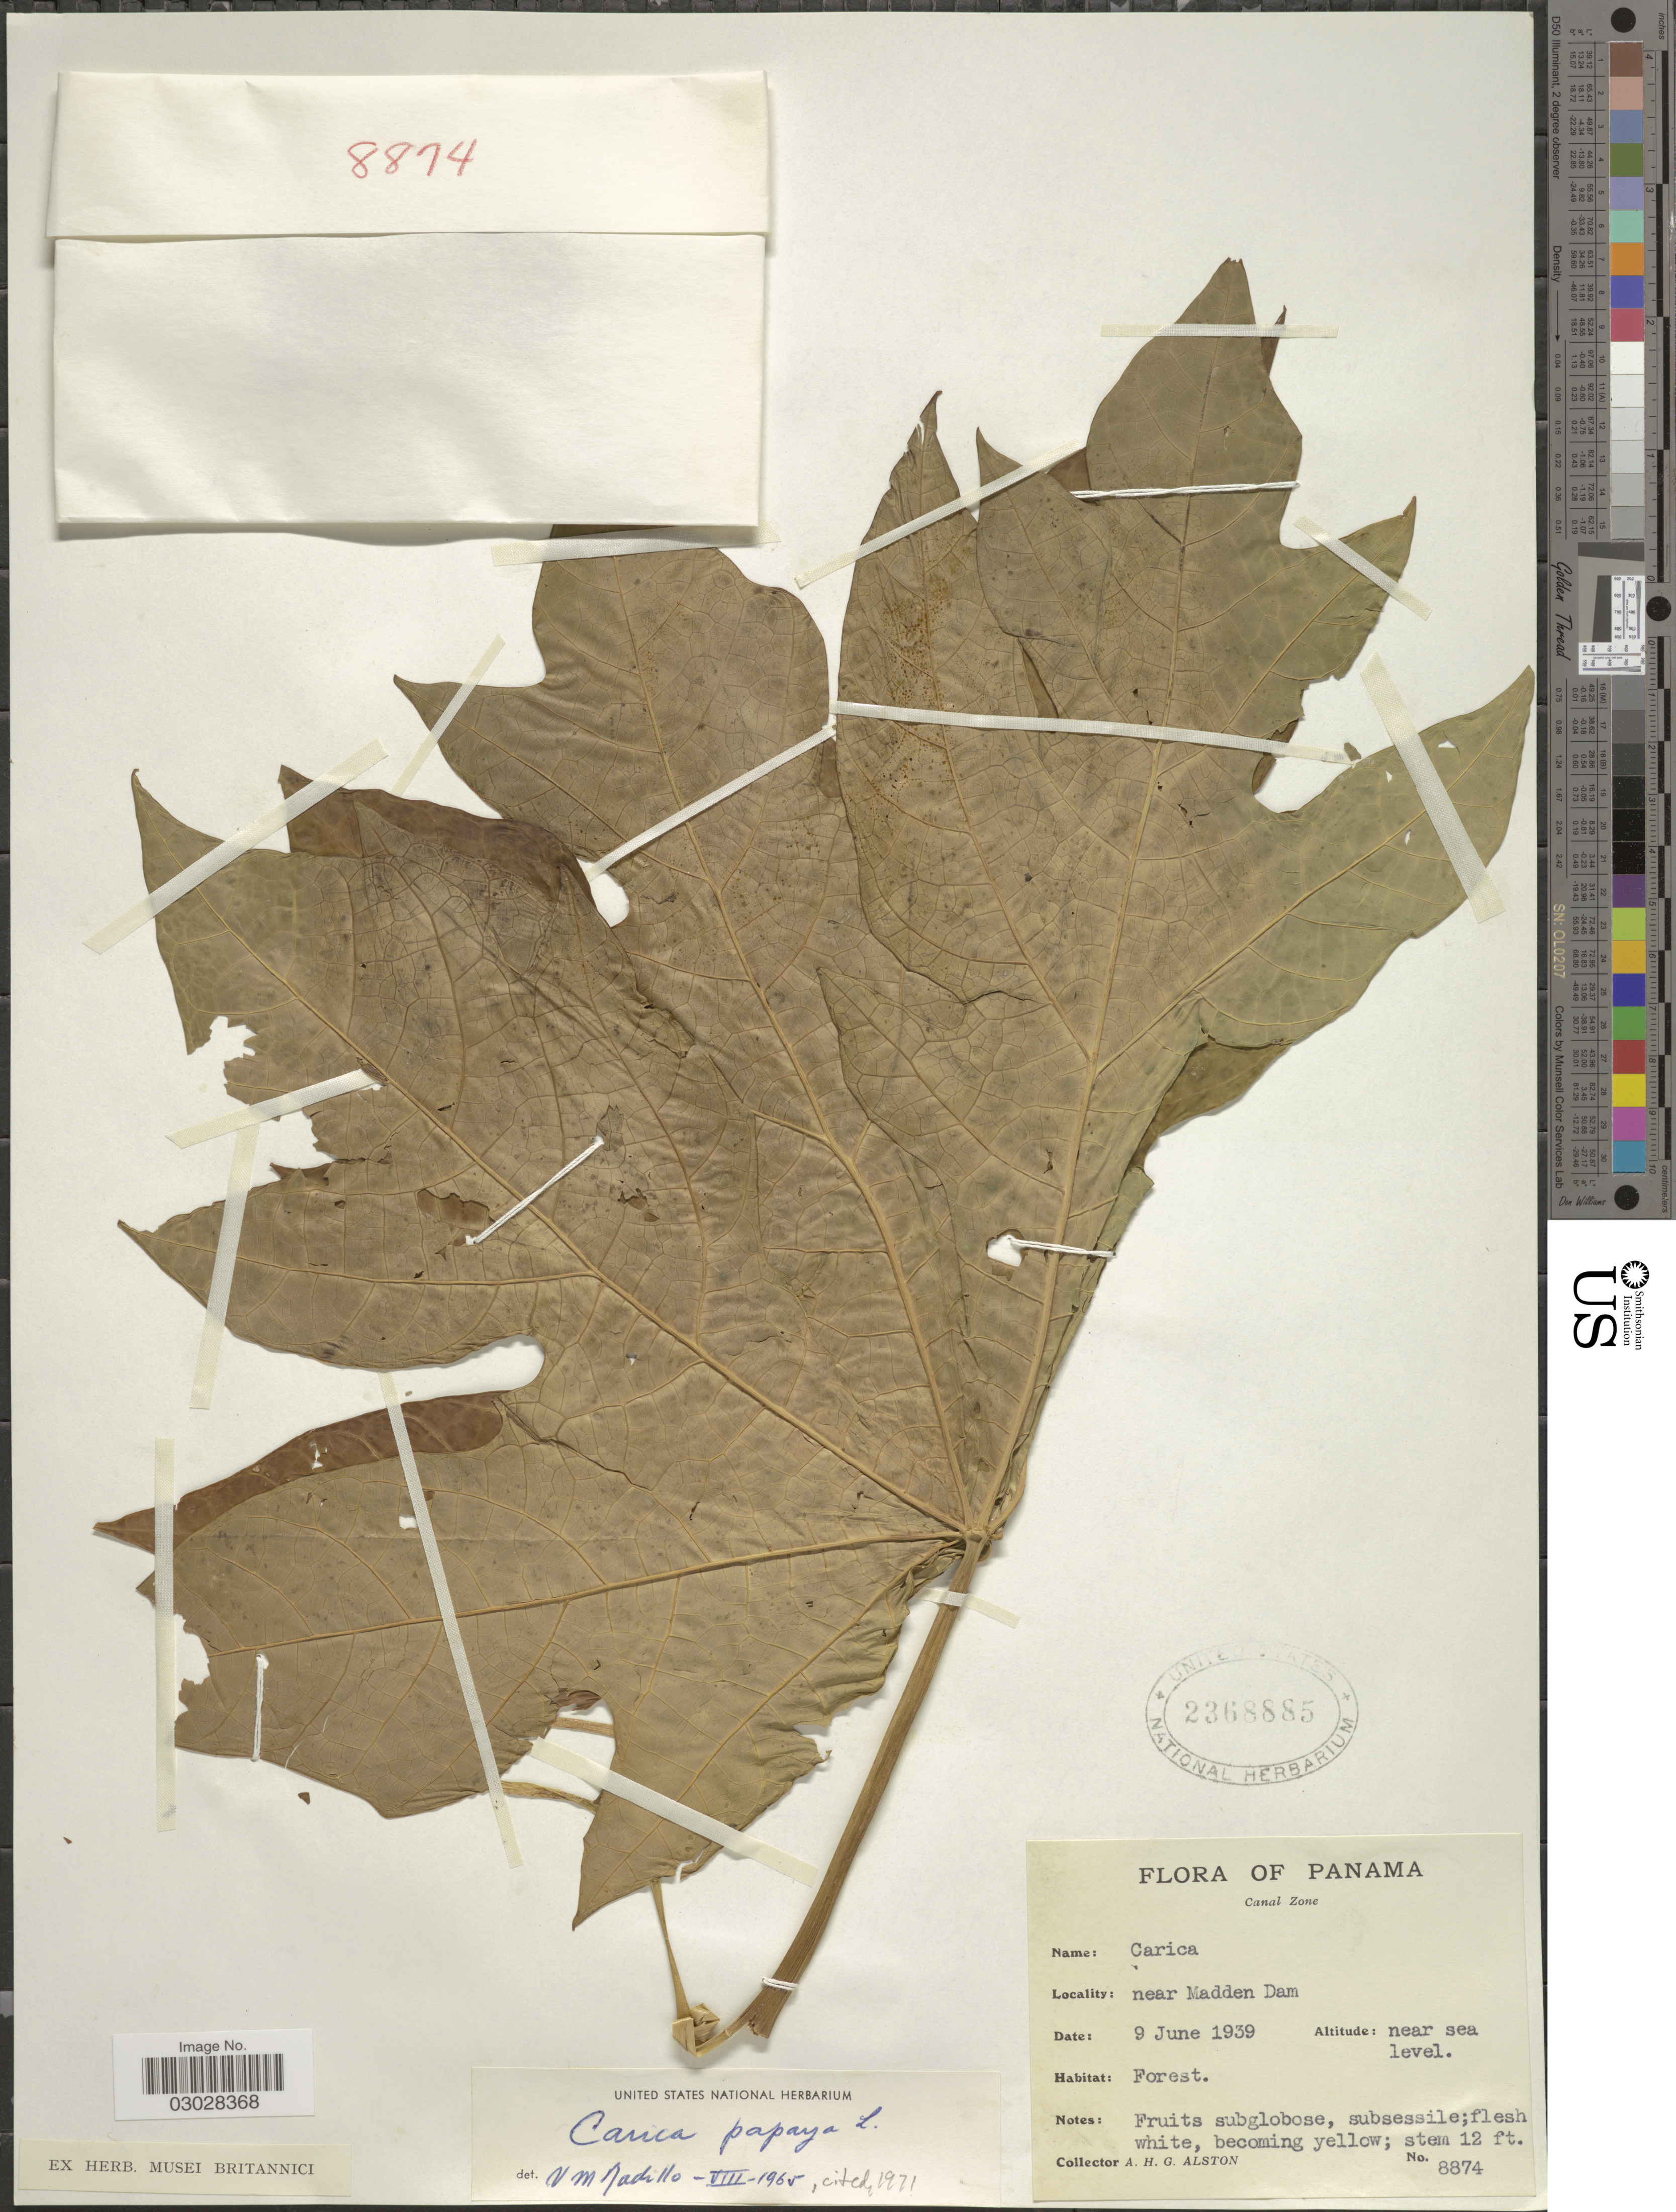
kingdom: Plantae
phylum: Tracheophyta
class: Magnoliopsida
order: Brassicales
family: Caricaceae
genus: Carica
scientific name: Carica papaya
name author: L.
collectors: A. H. Alston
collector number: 8874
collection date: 1939-06-09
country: Panama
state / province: Colón / Panamá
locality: Canal Zone, near Madden Dam.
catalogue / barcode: US 2368885